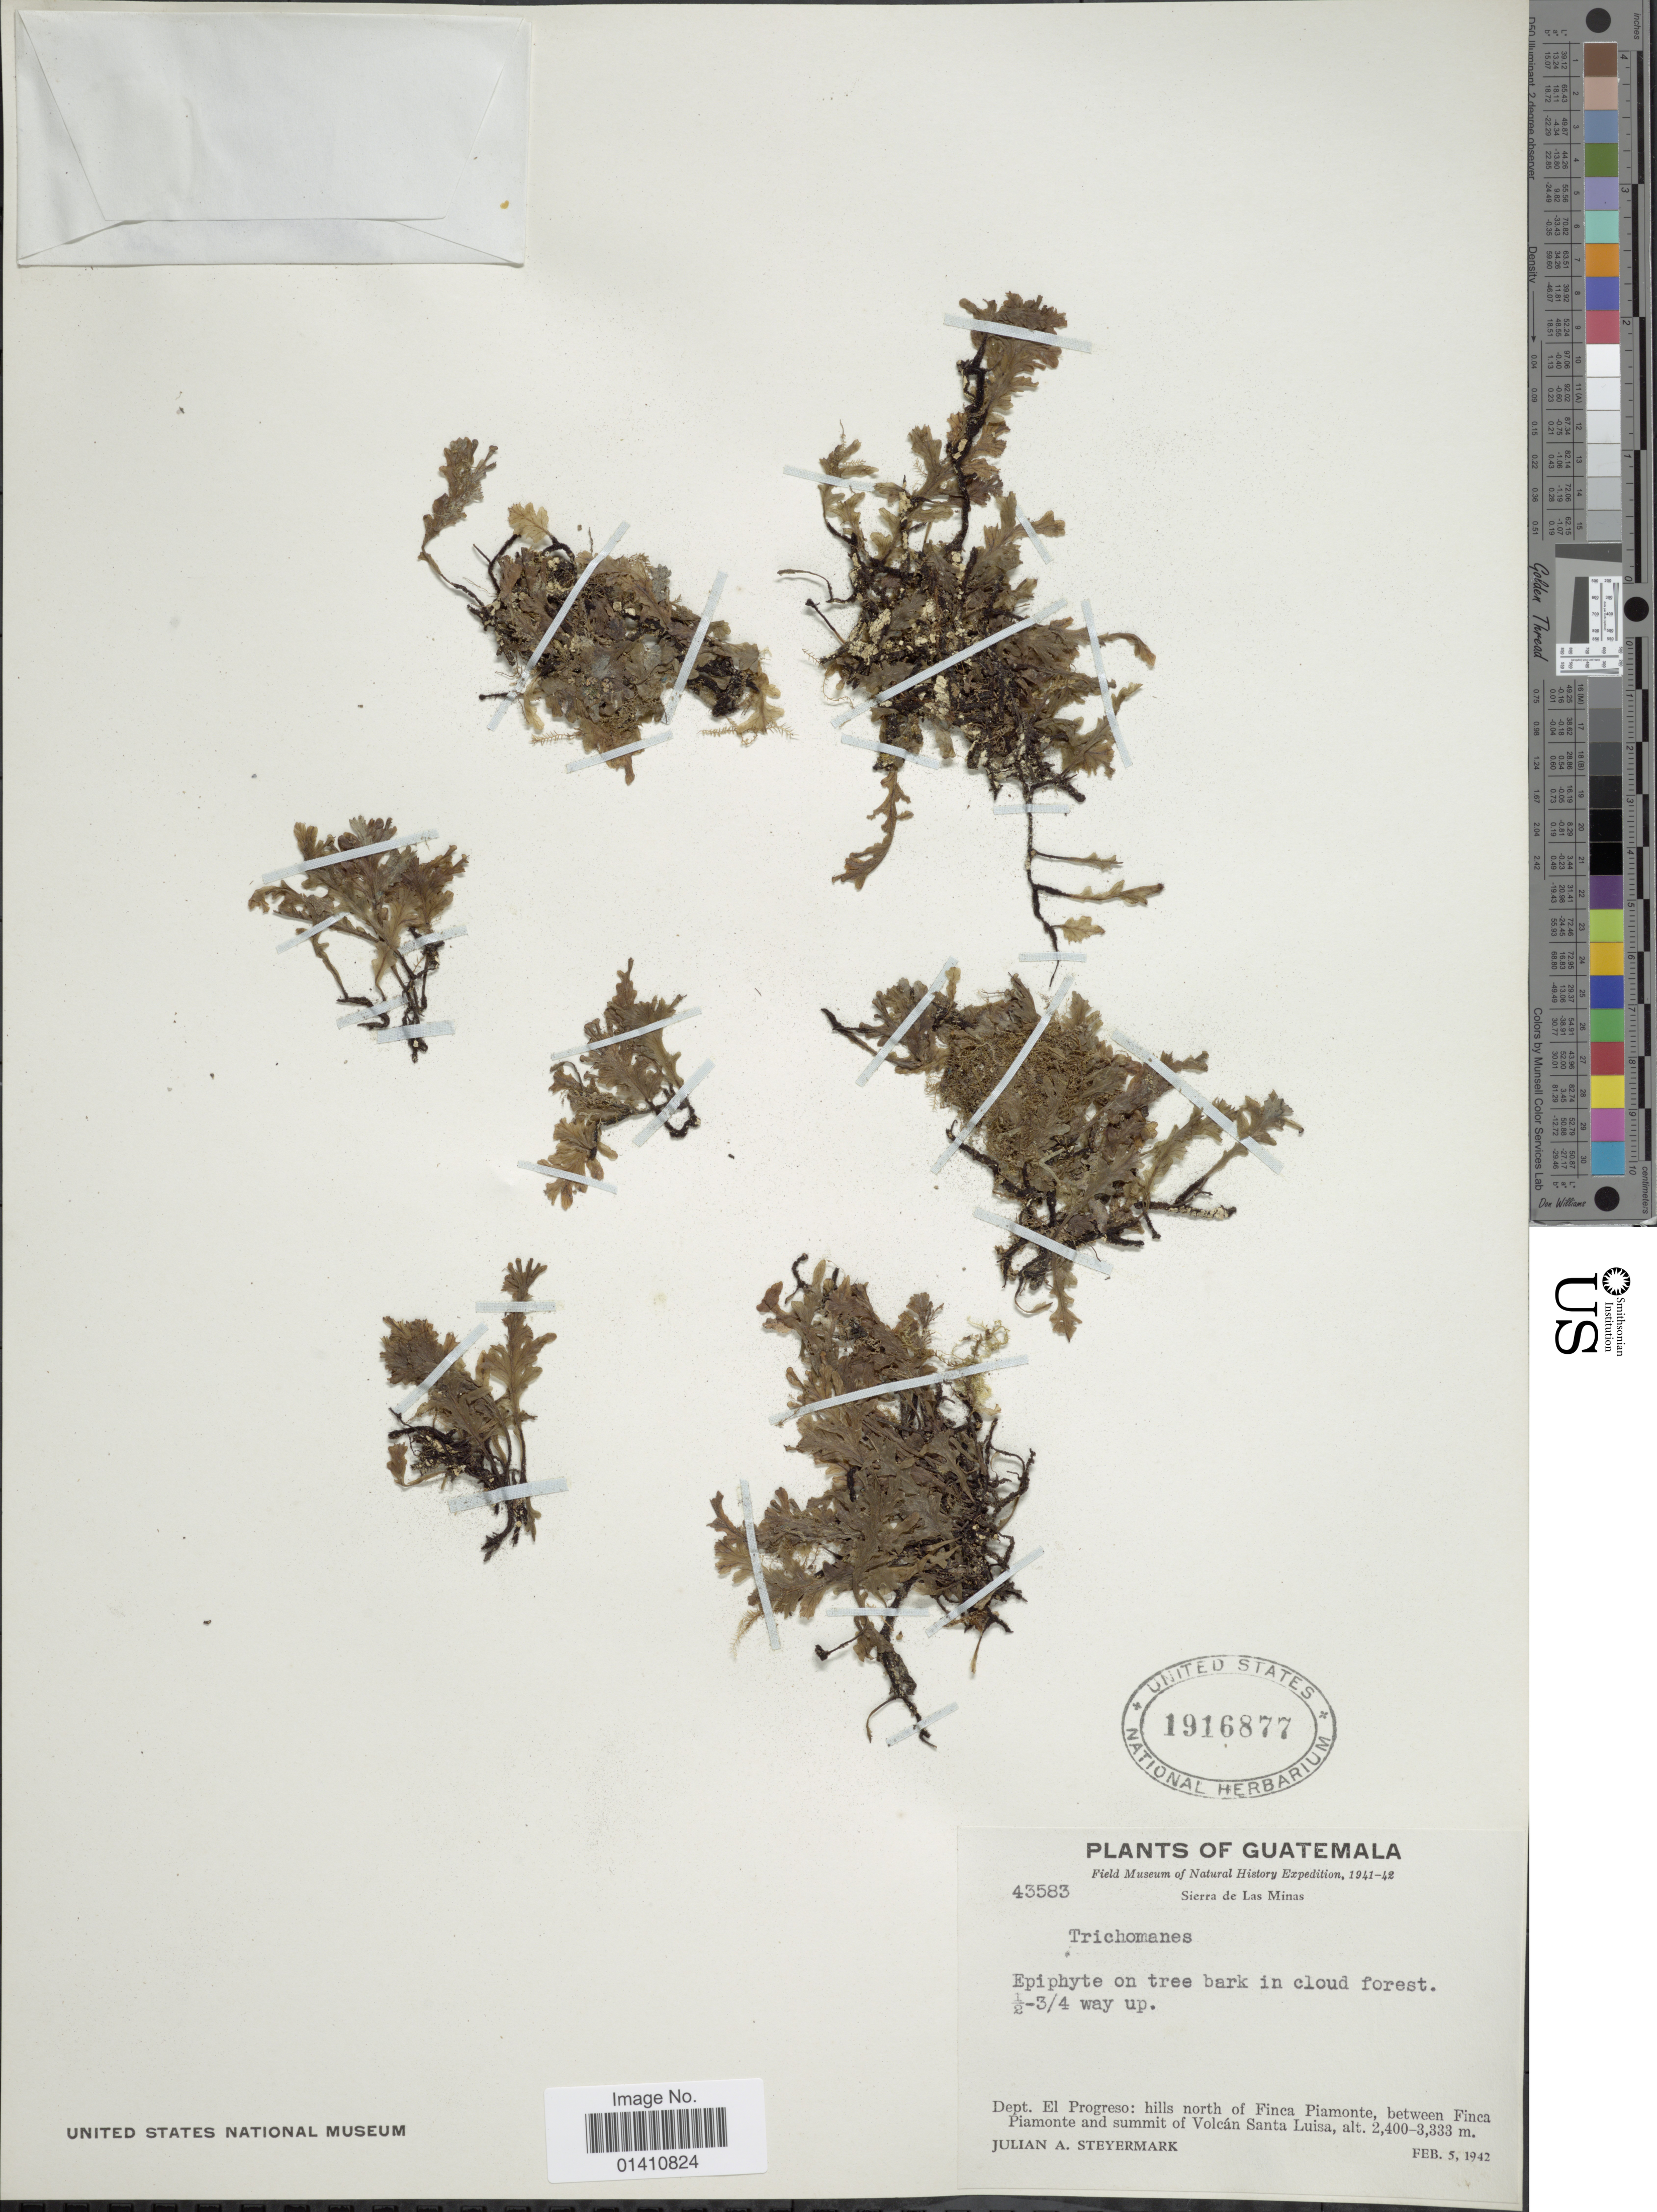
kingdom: Plantae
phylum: Tracheophyta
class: Polypodiopsida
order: Hymenophyllales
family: Hymenophyllaceae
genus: Didymoglossum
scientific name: Didymoglossum sp.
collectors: J. Steyermark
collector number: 43583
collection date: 1942-02-05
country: Guatemala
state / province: El Progreso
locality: Sierra de Las Minas, Hills north of Finca Piamonte, between Finca Piamonte and summit of Volcan Santa Luisa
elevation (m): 2400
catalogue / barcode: US 1916877